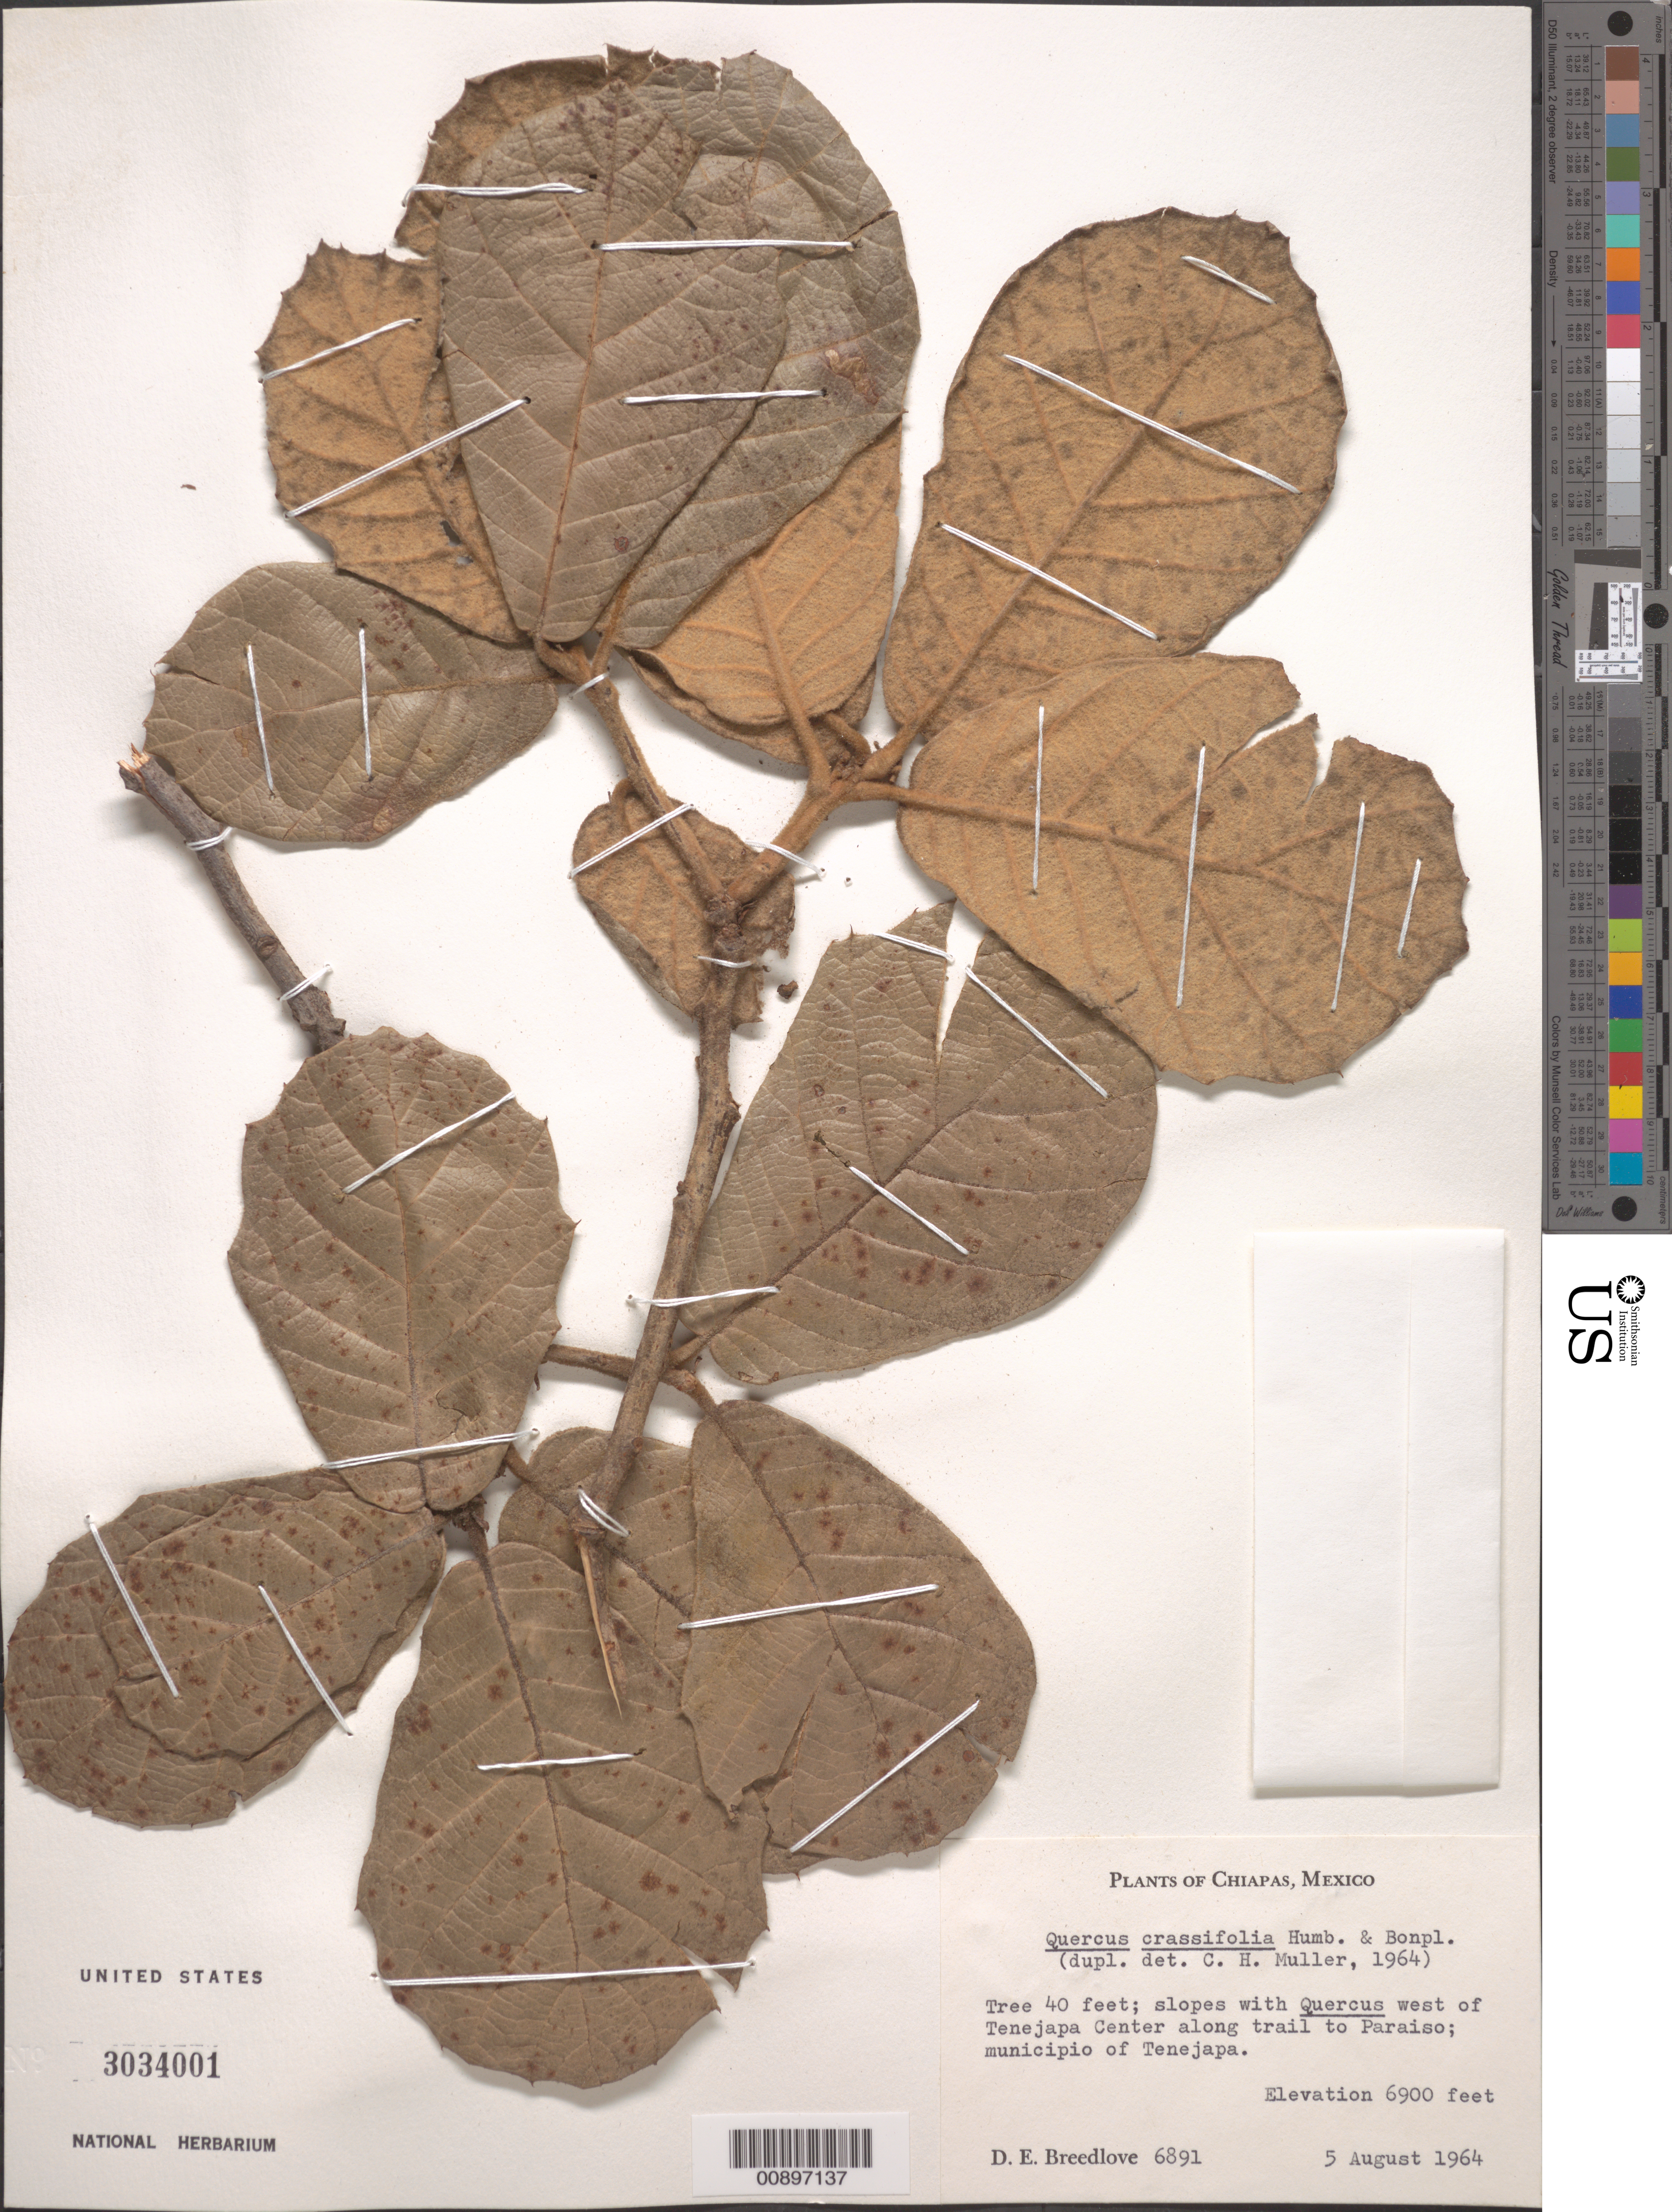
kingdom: Plantae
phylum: Tracheophyta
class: Magnoliopsida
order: Fagales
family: Fagaceae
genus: Quercus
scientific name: Quercus crassifolia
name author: Humb. & Bonpl.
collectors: D. E. Breedlove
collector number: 6891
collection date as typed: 05 Aug 1964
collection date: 1964-08-05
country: Mexico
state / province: Chiapas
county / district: Tenejapa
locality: West of Tenajapa Center along trail to Paraiso; municipio de Tenejapa, Chiapas.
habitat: Slopes with Quercus.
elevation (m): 2103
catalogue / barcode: US 3034001